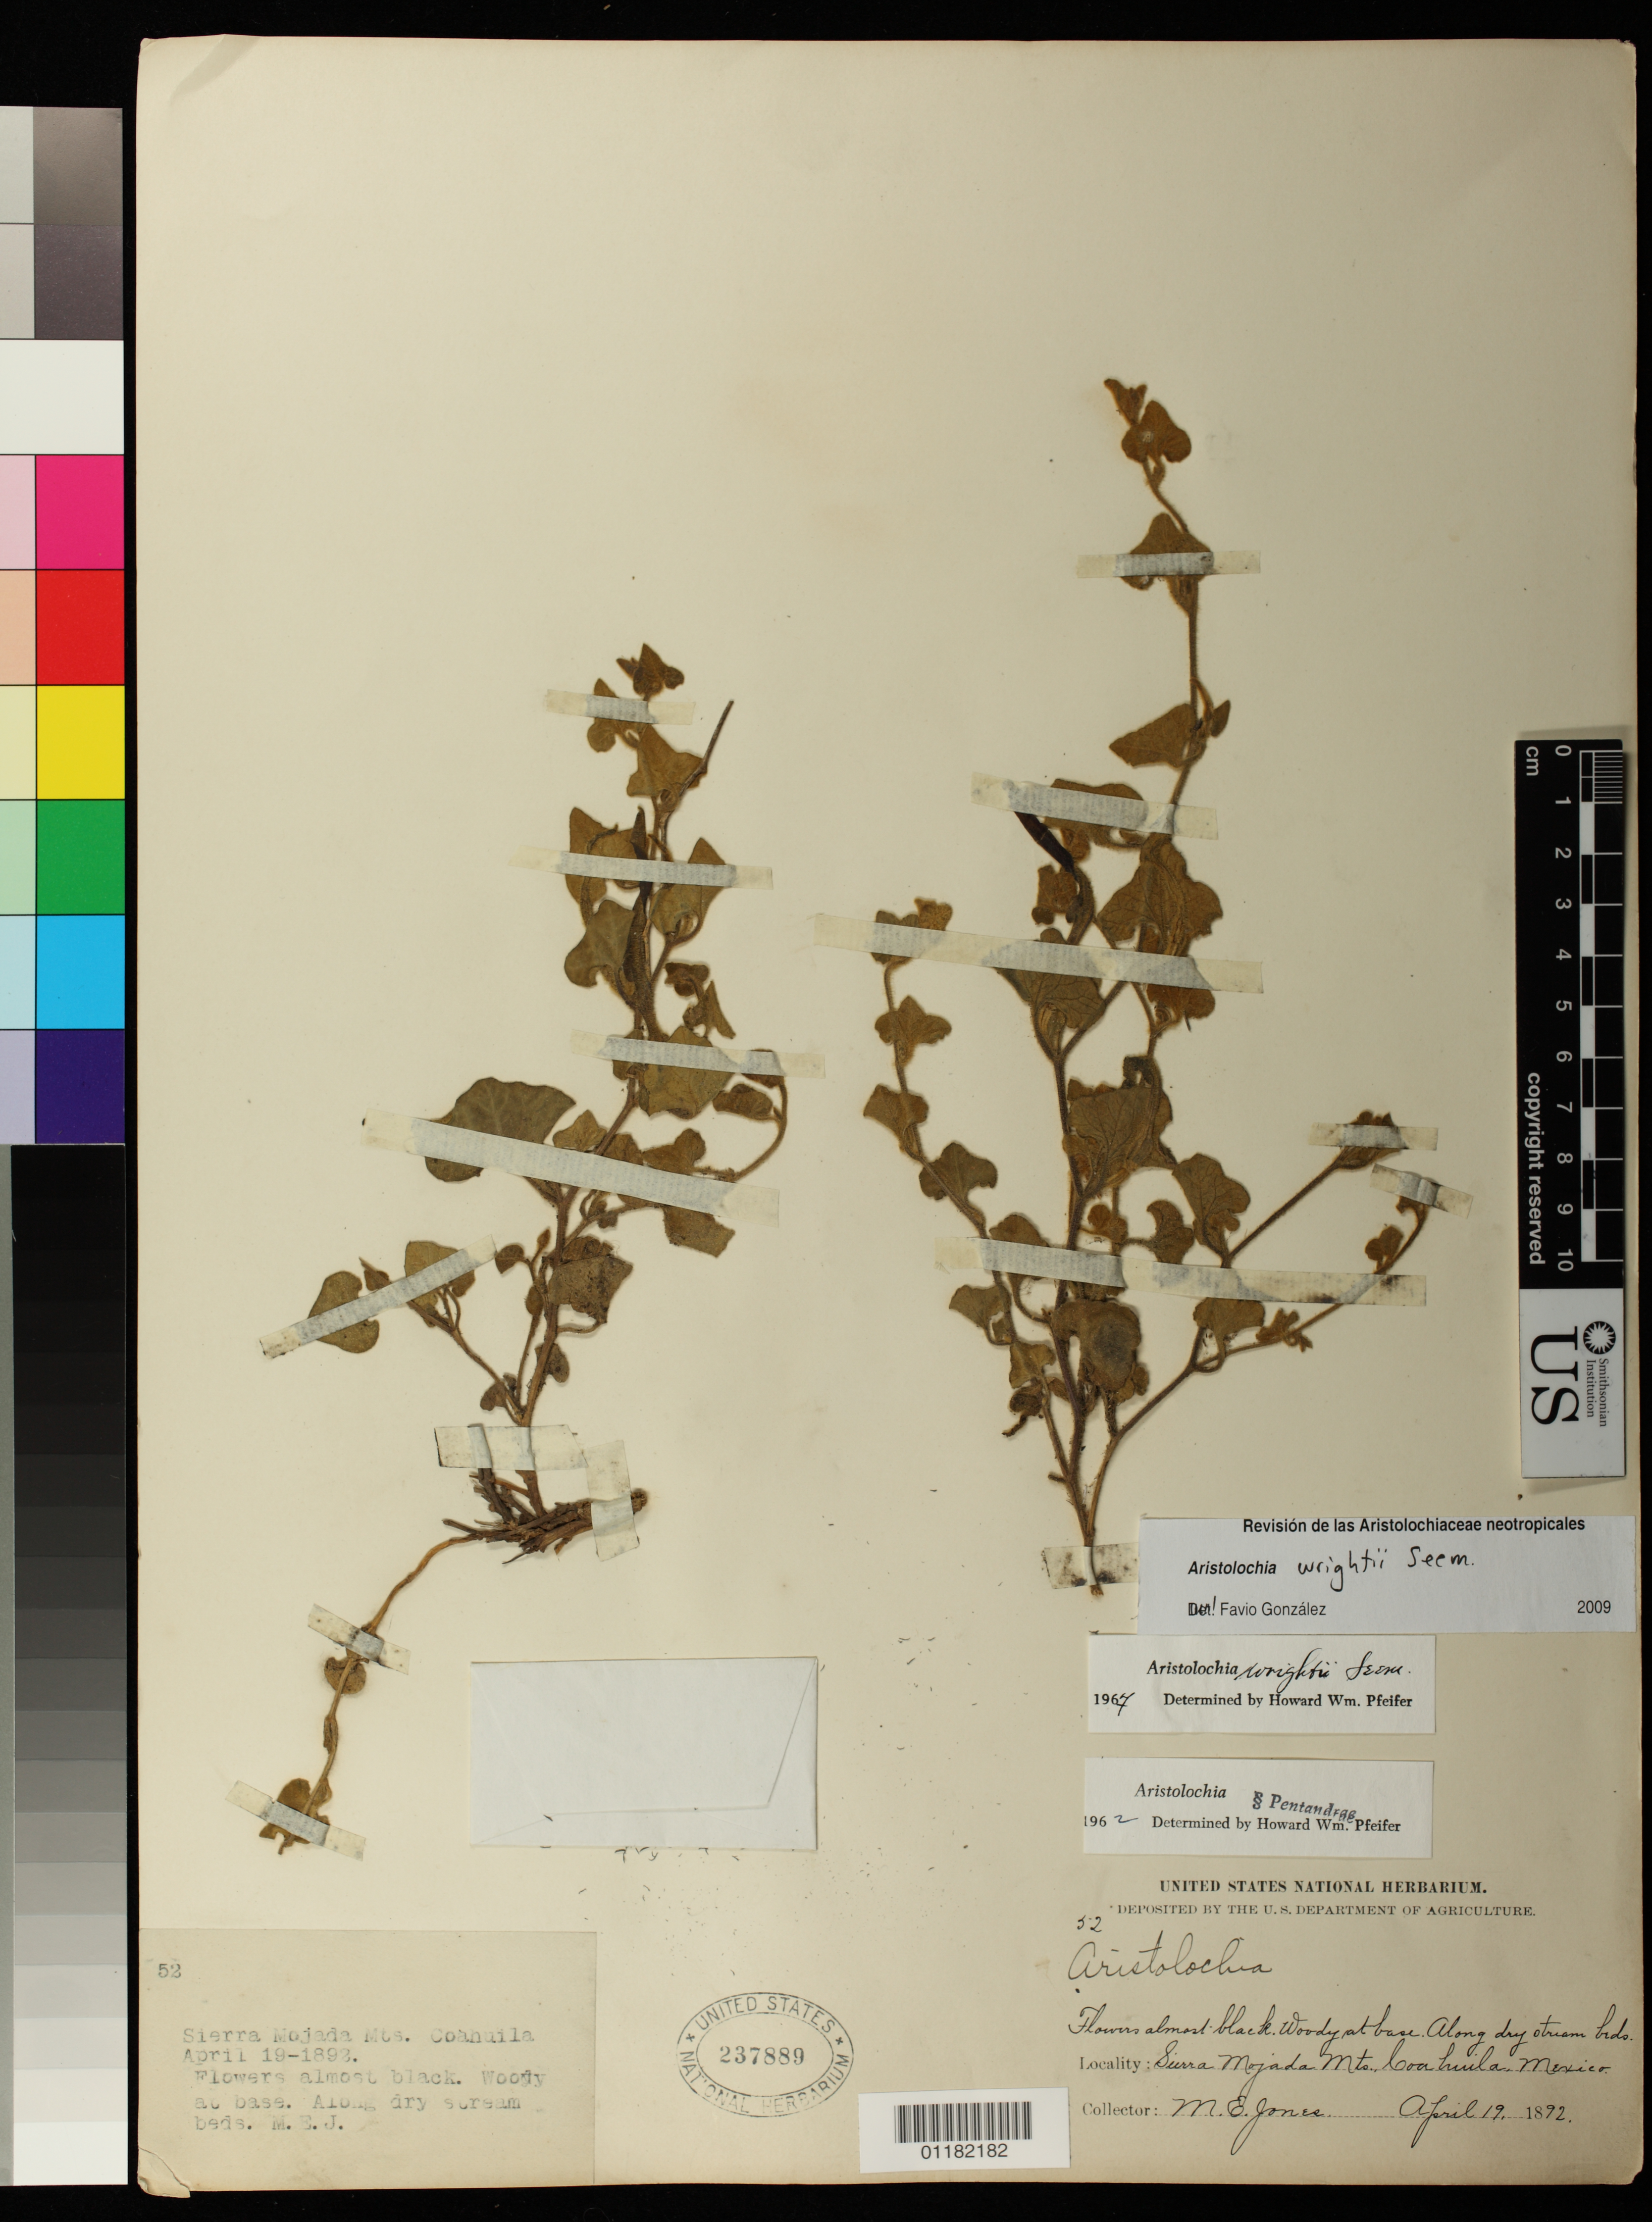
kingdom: Plantae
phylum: Tracheophyta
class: Magnoliopsida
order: Piperales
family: Aristolochiaceae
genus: Aristolochia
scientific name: Aristolochia wrightii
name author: Seem.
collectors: M. E. Jones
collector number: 52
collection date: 1892-04-19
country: Mexico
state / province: Coahuila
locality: Sierra Mojada Mountains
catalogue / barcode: US 237889